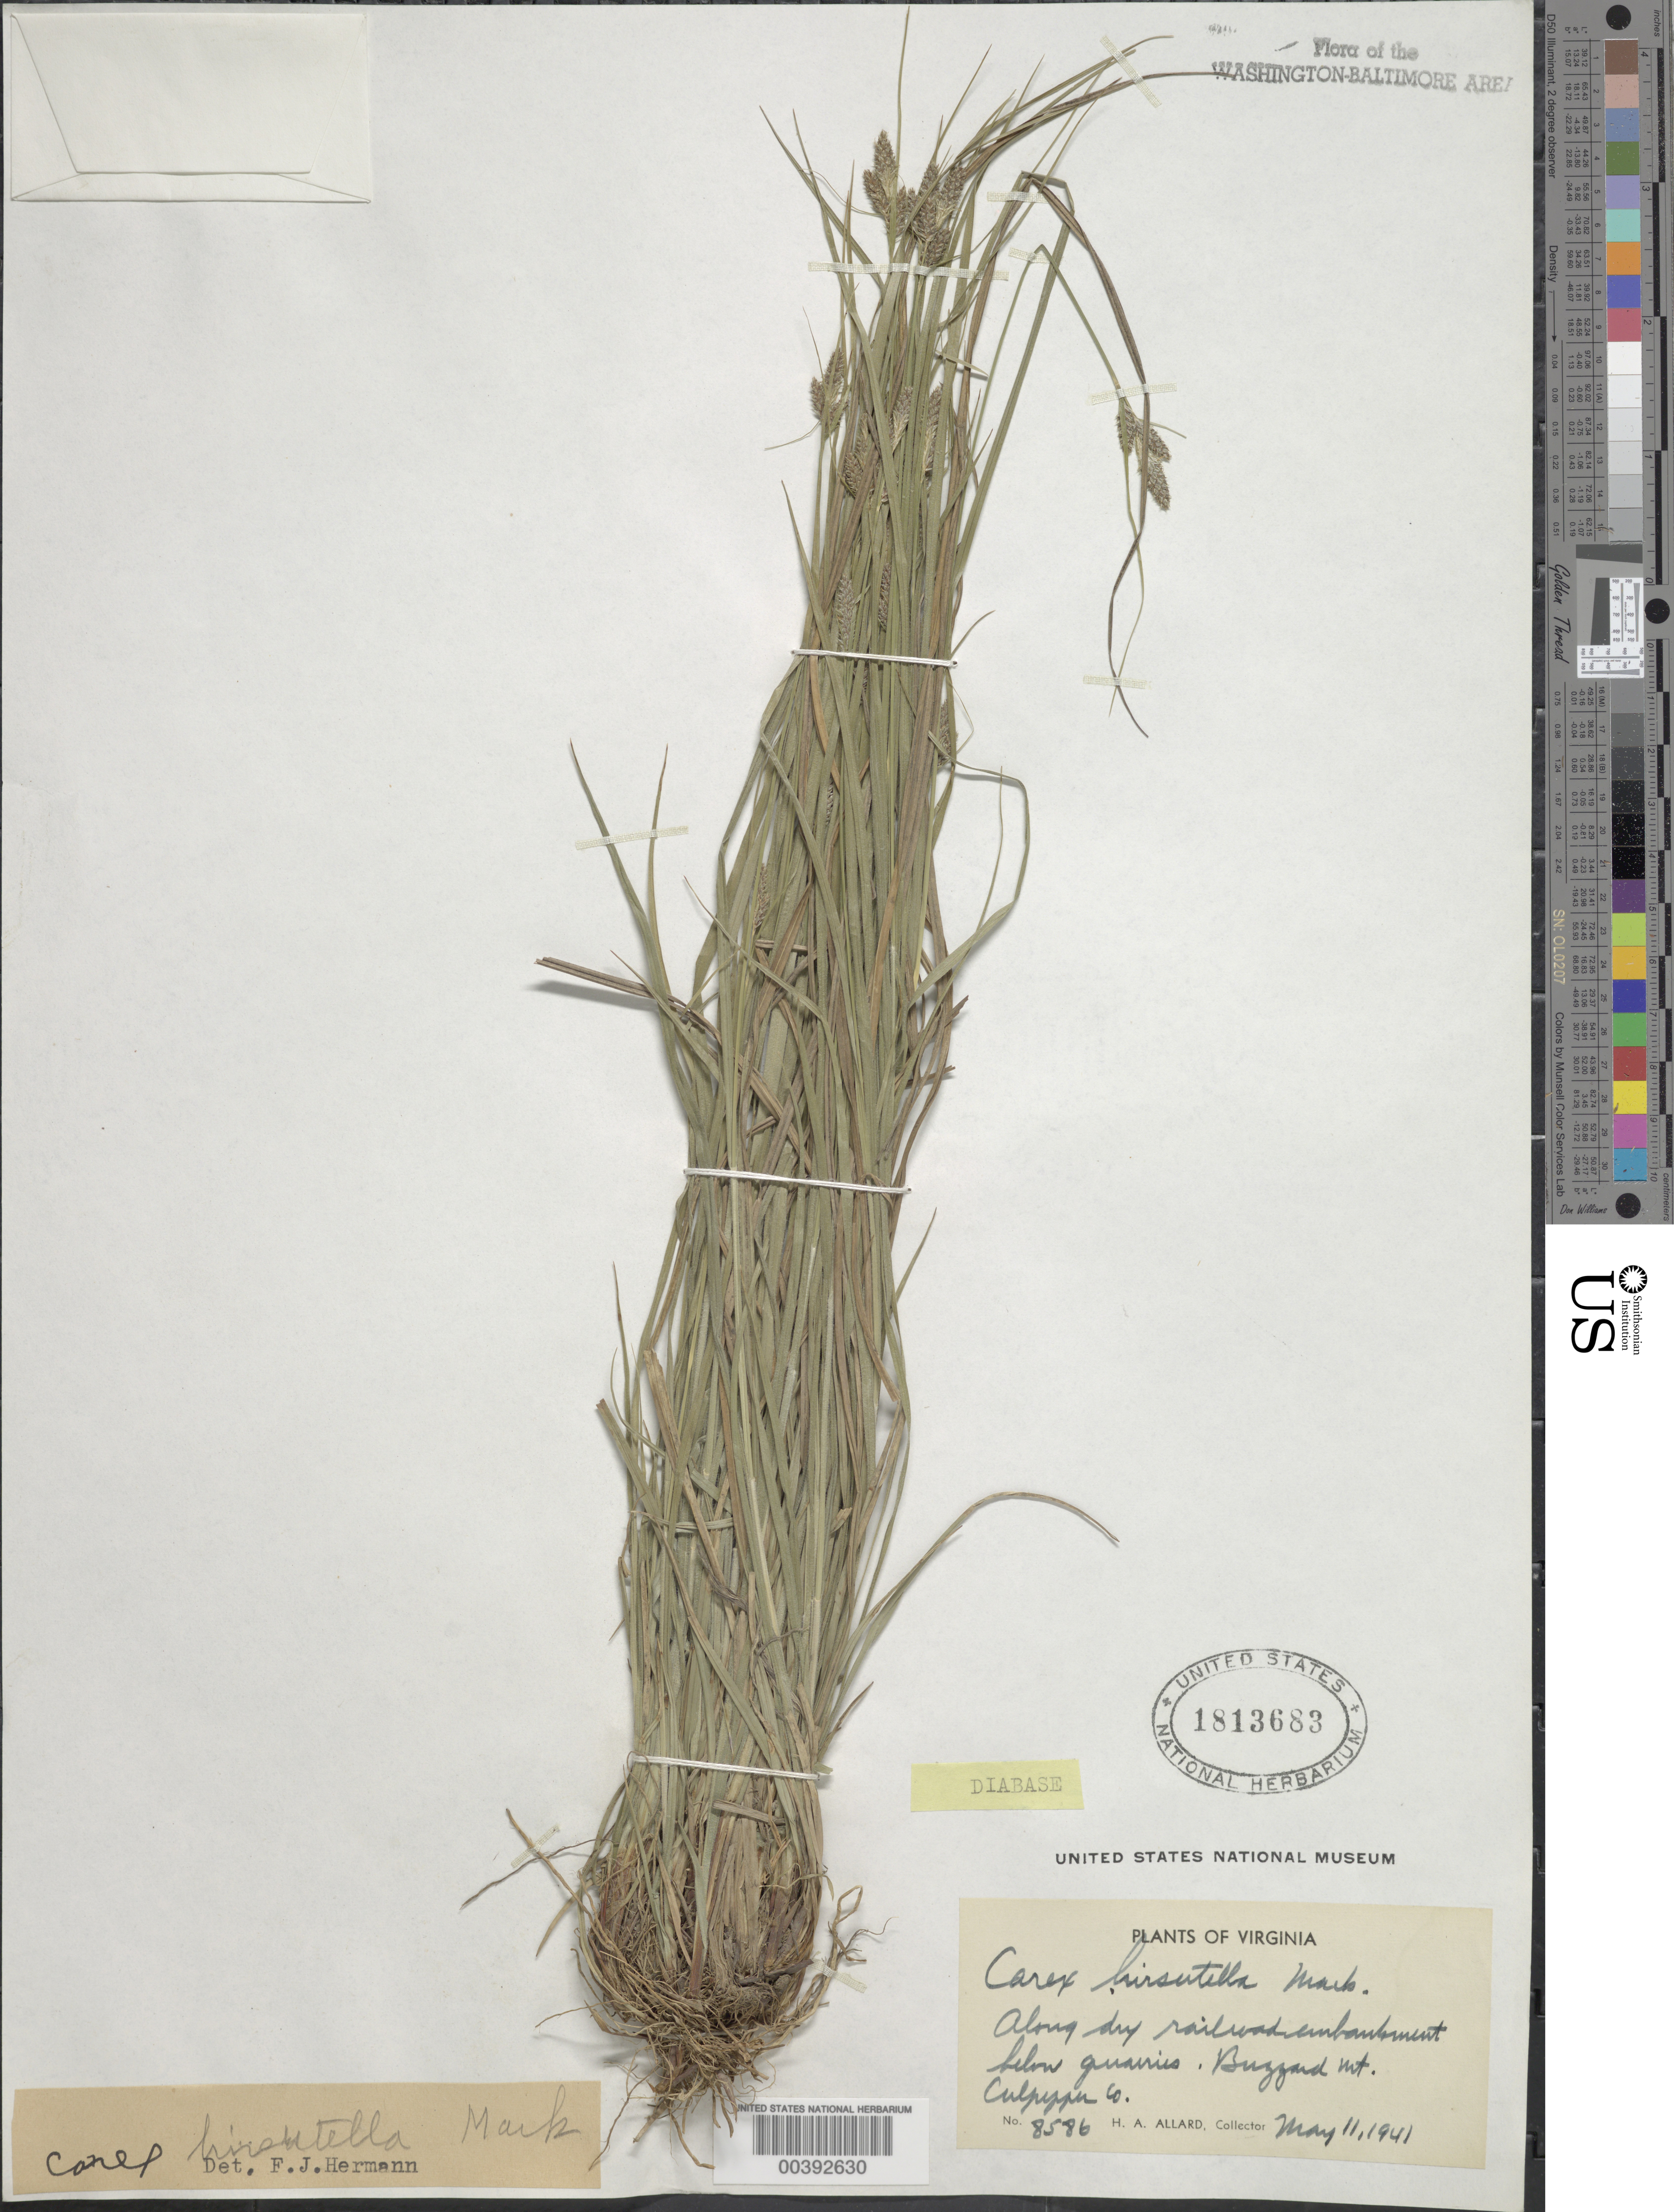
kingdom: Plantae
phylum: Tracheophyta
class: Liliopsida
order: Poales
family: Cyperaceae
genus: Carex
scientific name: Carex hirsutella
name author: Mack.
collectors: H. A. Allard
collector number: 8586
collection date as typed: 11 May 1941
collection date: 1941-05-11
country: United States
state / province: Virginia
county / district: Culpeper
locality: Buzzard Mountain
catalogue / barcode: US 1813683